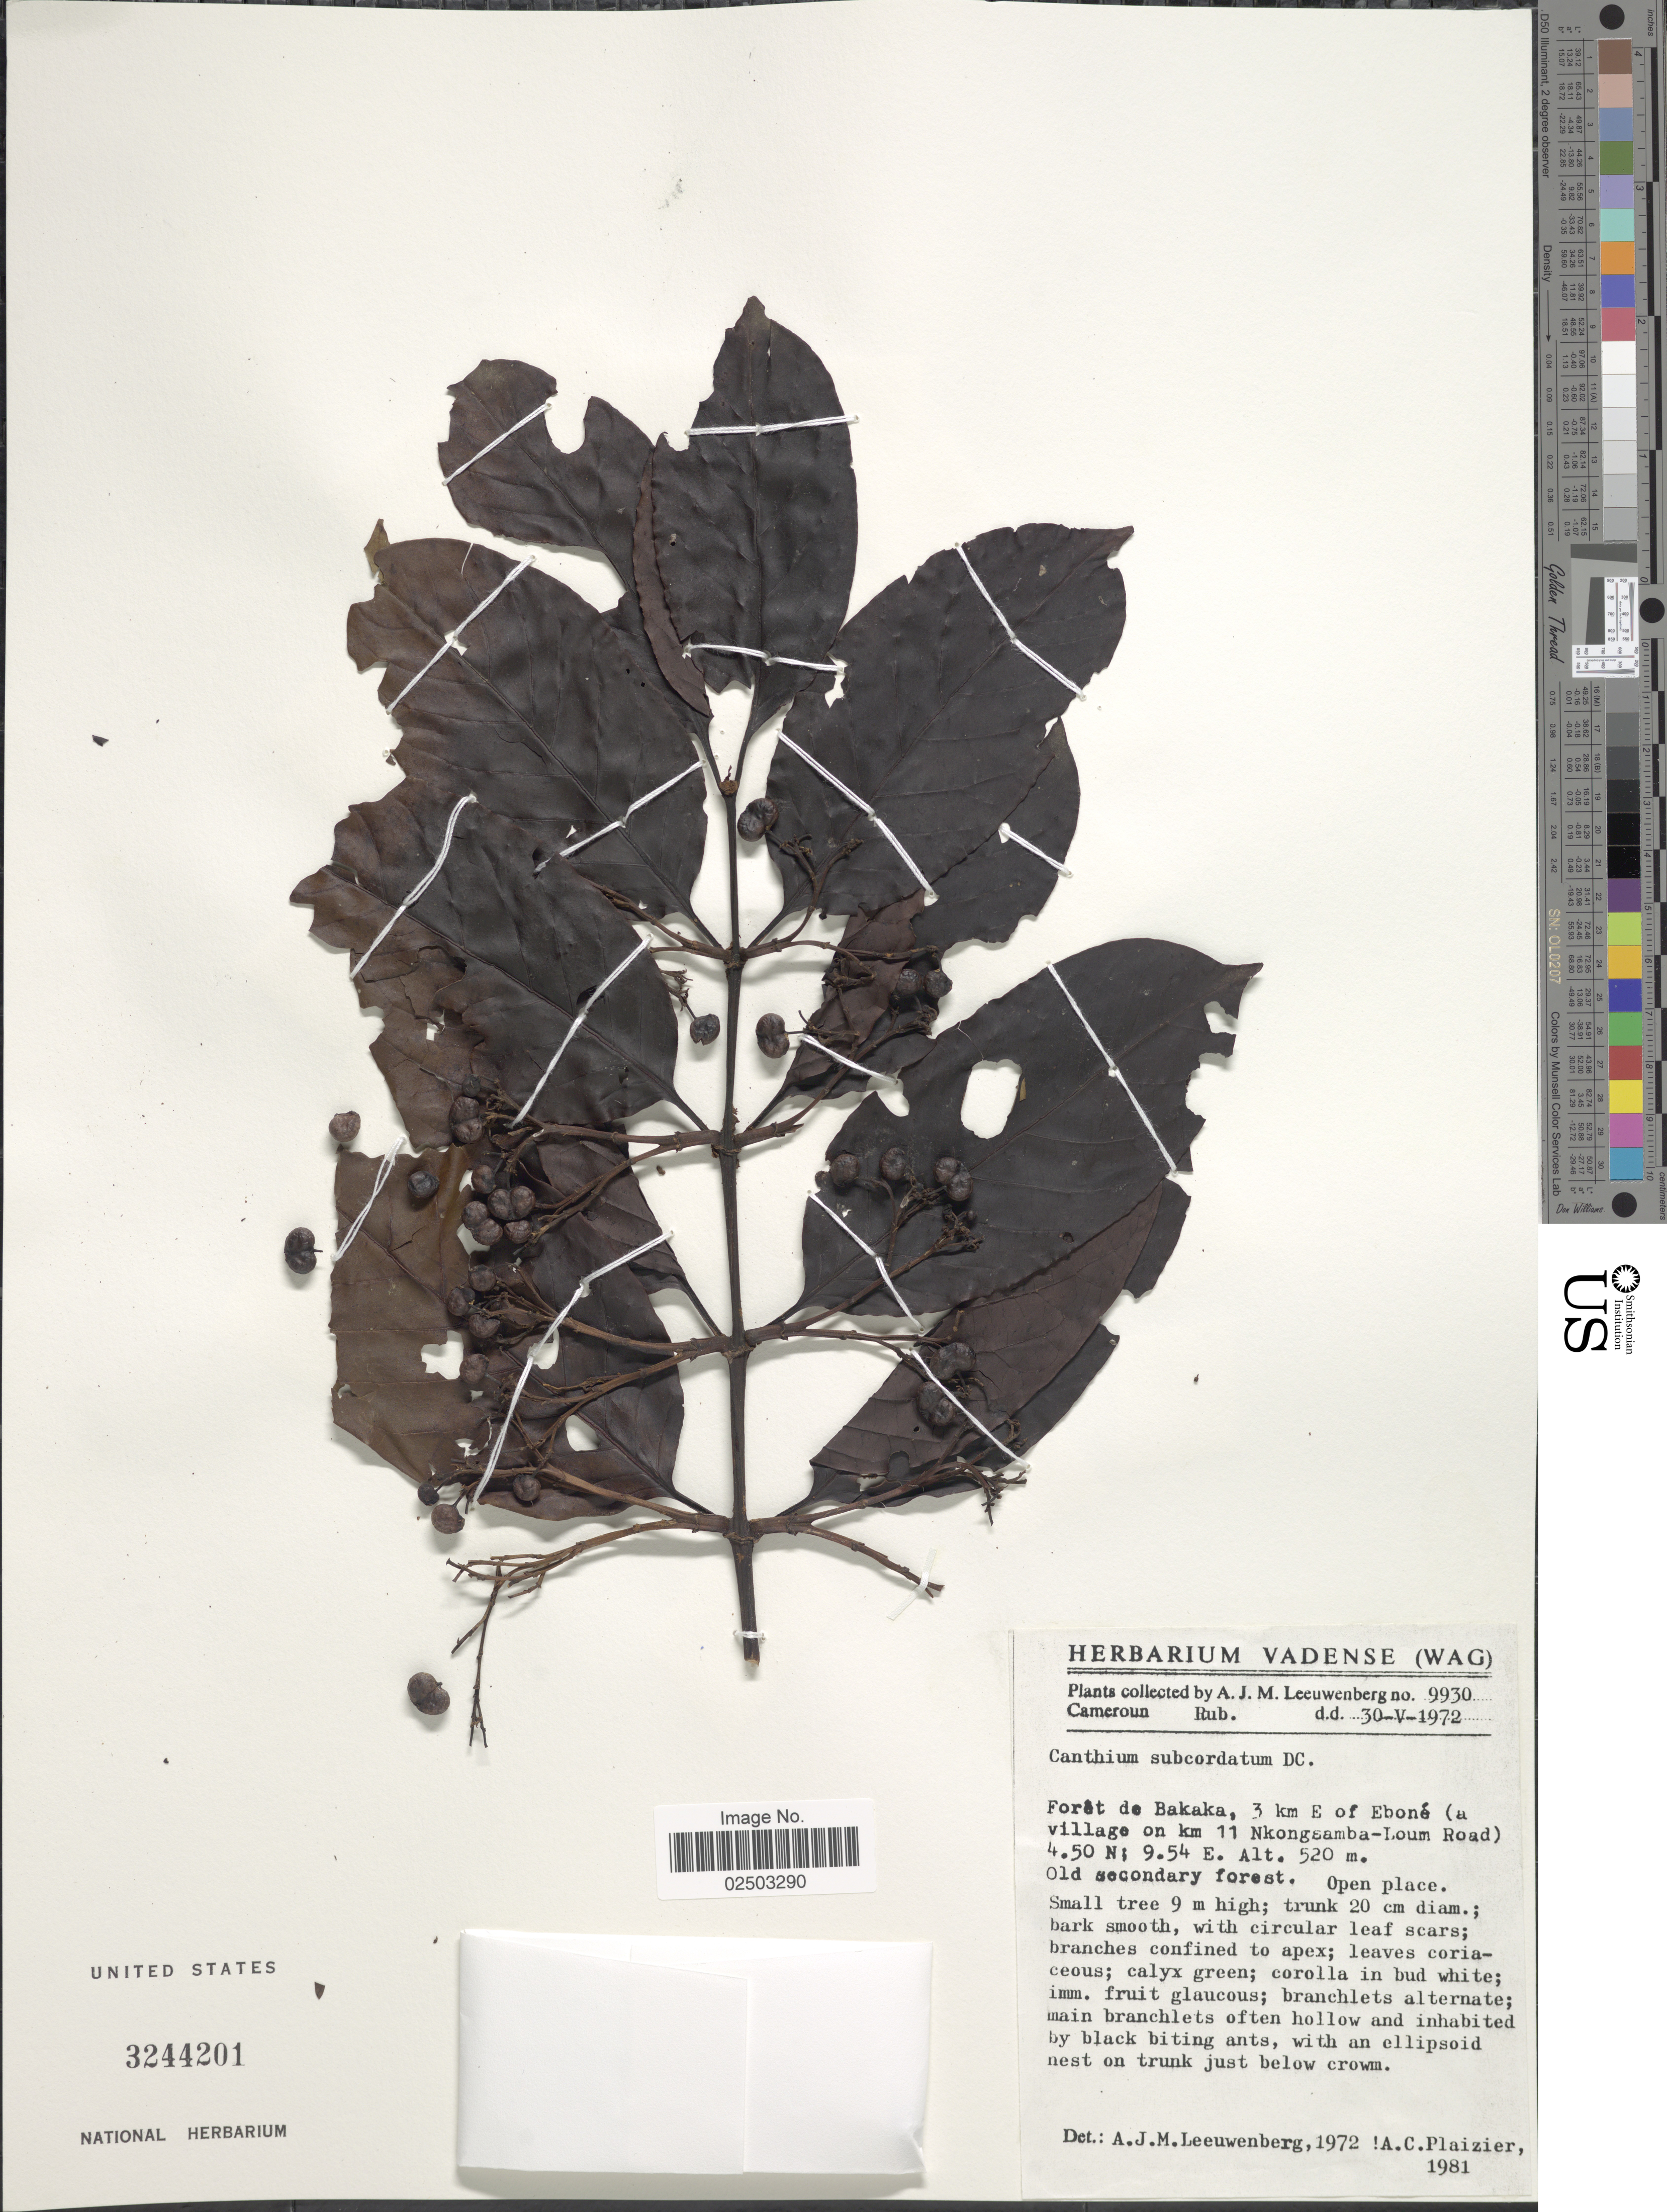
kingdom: Plantae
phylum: Tracheophyta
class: Magnoliopsida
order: Gentianales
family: Rubiaceae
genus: Canthium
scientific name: Canthium subcordatum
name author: DC.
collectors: A. J. M. Leeuwenberg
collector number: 9930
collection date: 1972-05-30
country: Cameroon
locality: Foret de Bakaka, 3 km E of Ebone (a village on km 11 Ngongsamba-Loum Road), old secondary forest, open place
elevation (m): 520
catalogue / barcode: US 3244201